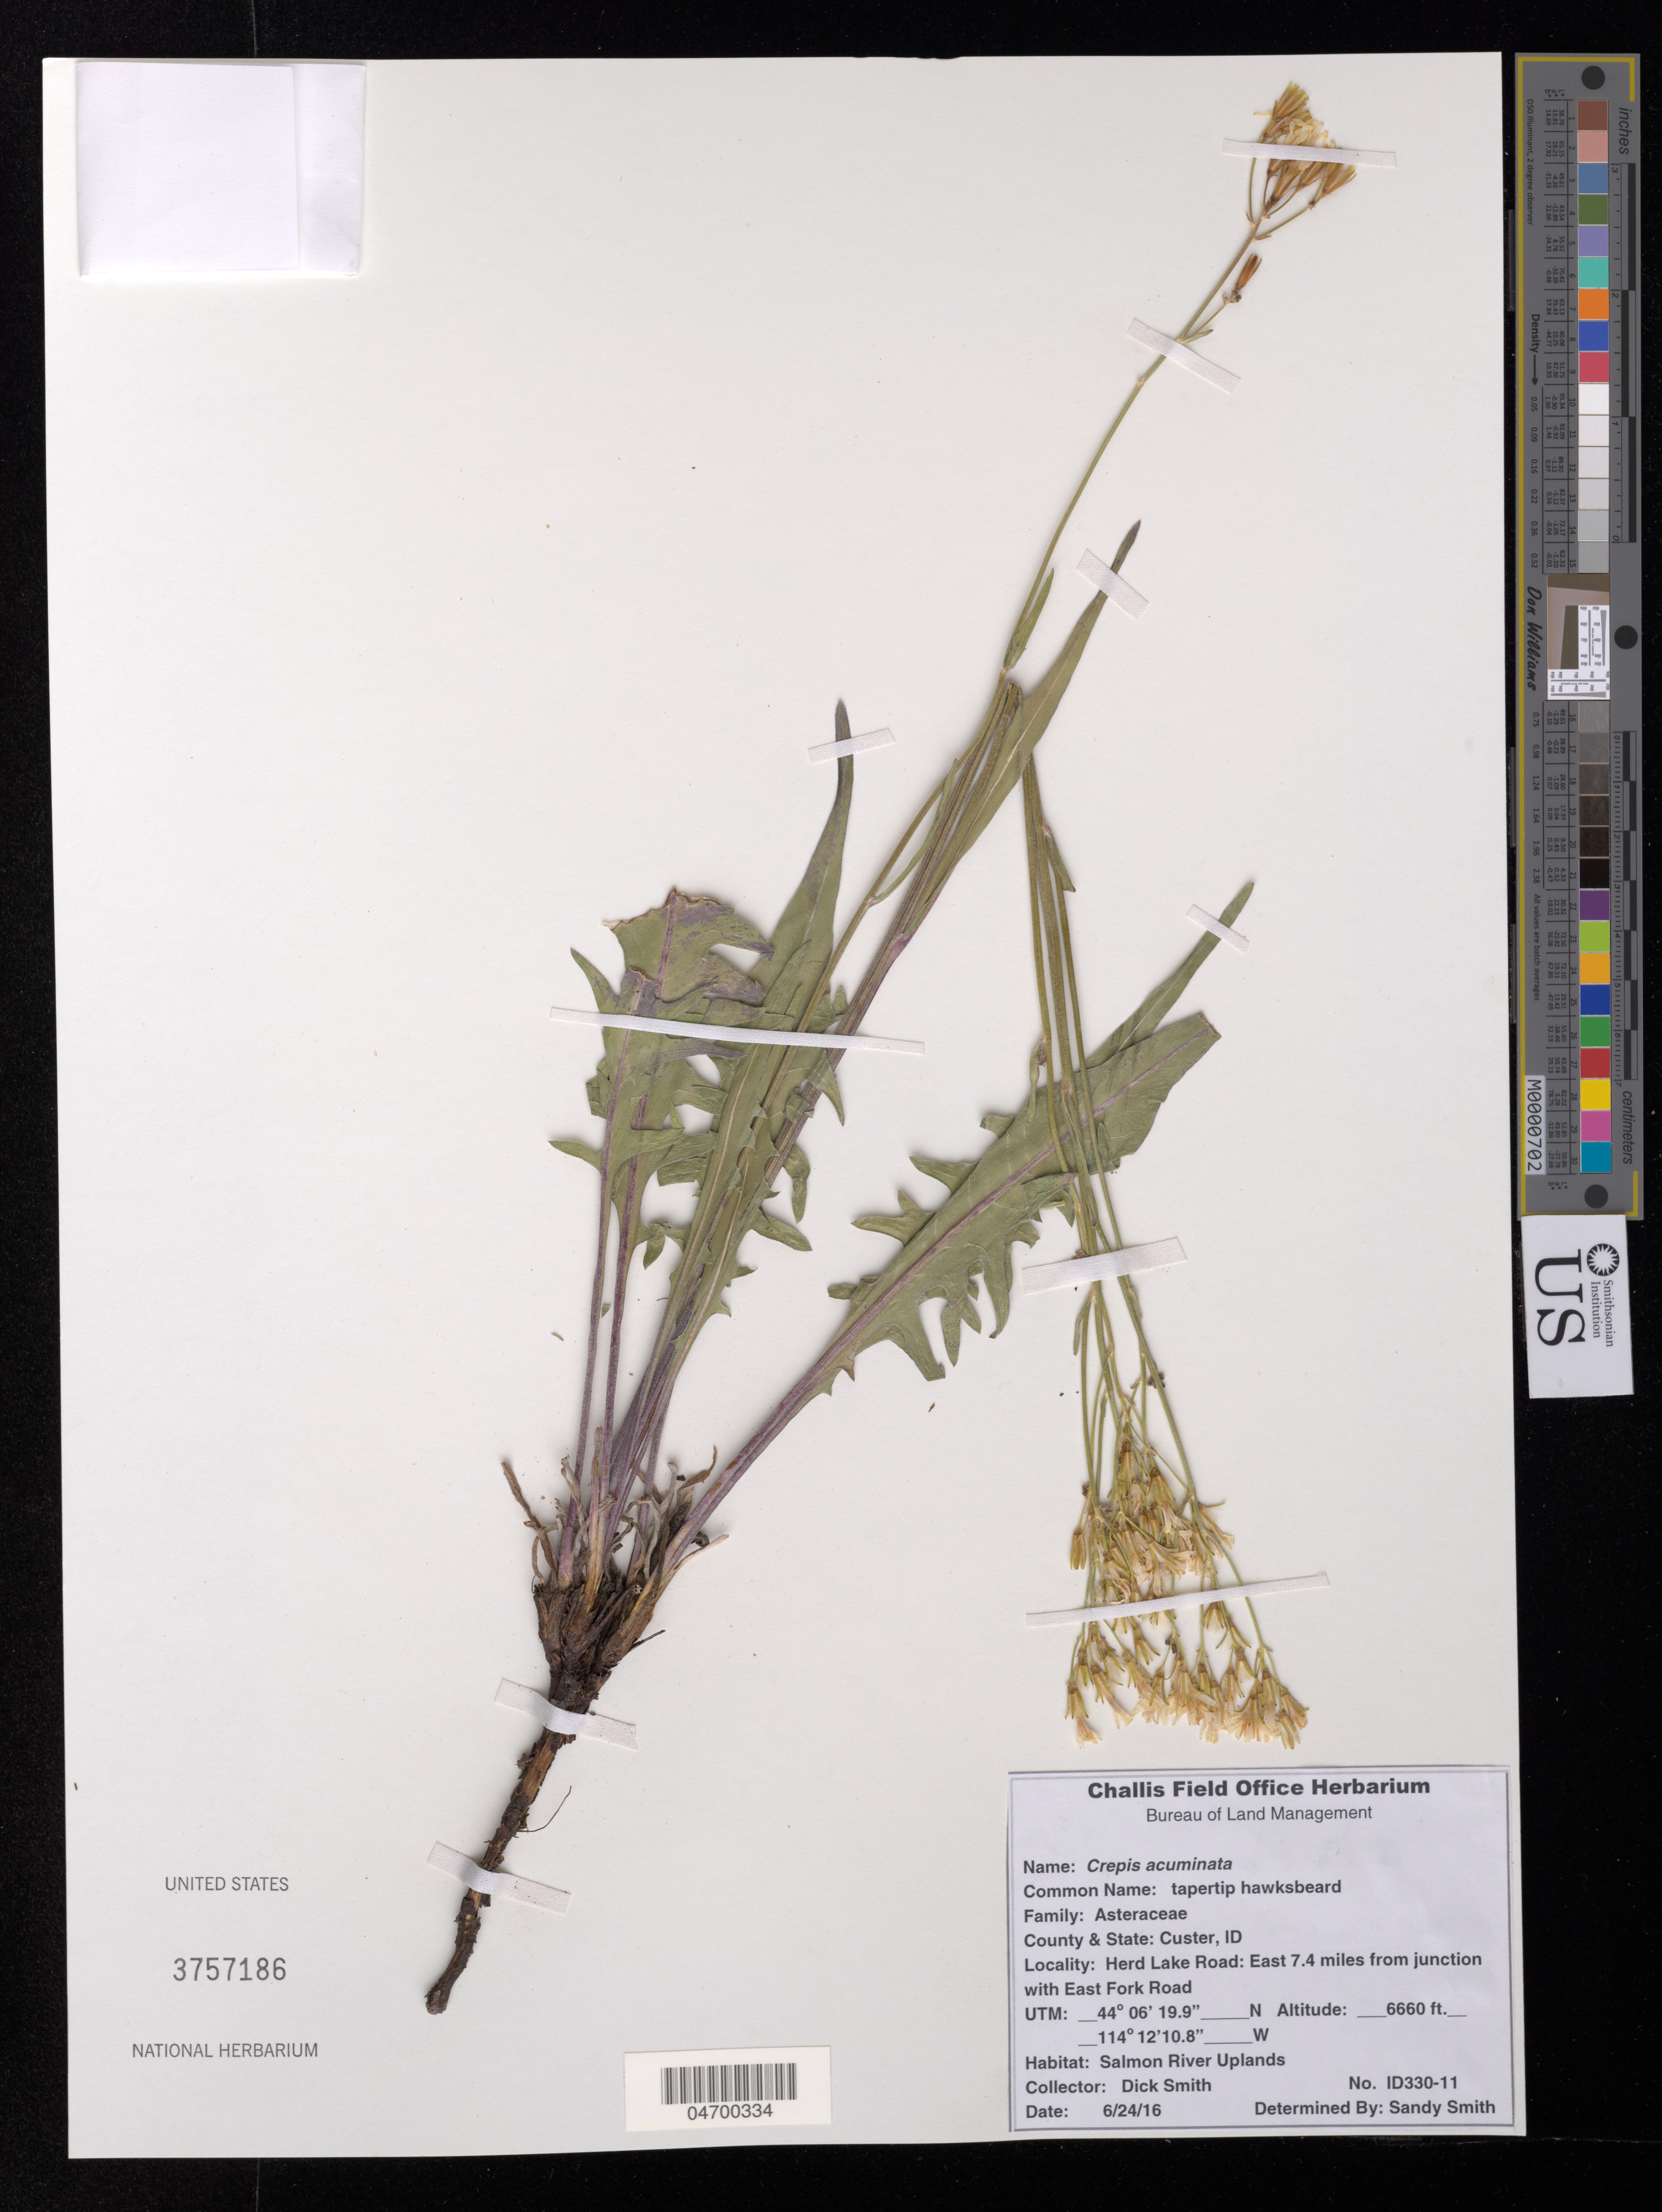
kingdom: Plantae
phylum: Tracheophyta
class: Magnoliopsida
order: Asterales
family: Asteraceae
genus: Crepis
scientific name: Crepis acuminata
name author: Nutt.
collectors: D. Smith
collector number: ID330-11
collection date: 2016-06-24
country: United States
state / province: Idaho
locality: County & State: Custer, ID. Herd Lake Road: East 7.4 miles from junction with East Fork Road. Salmon River Uplands.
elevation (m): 2030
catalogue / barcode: US 3757186